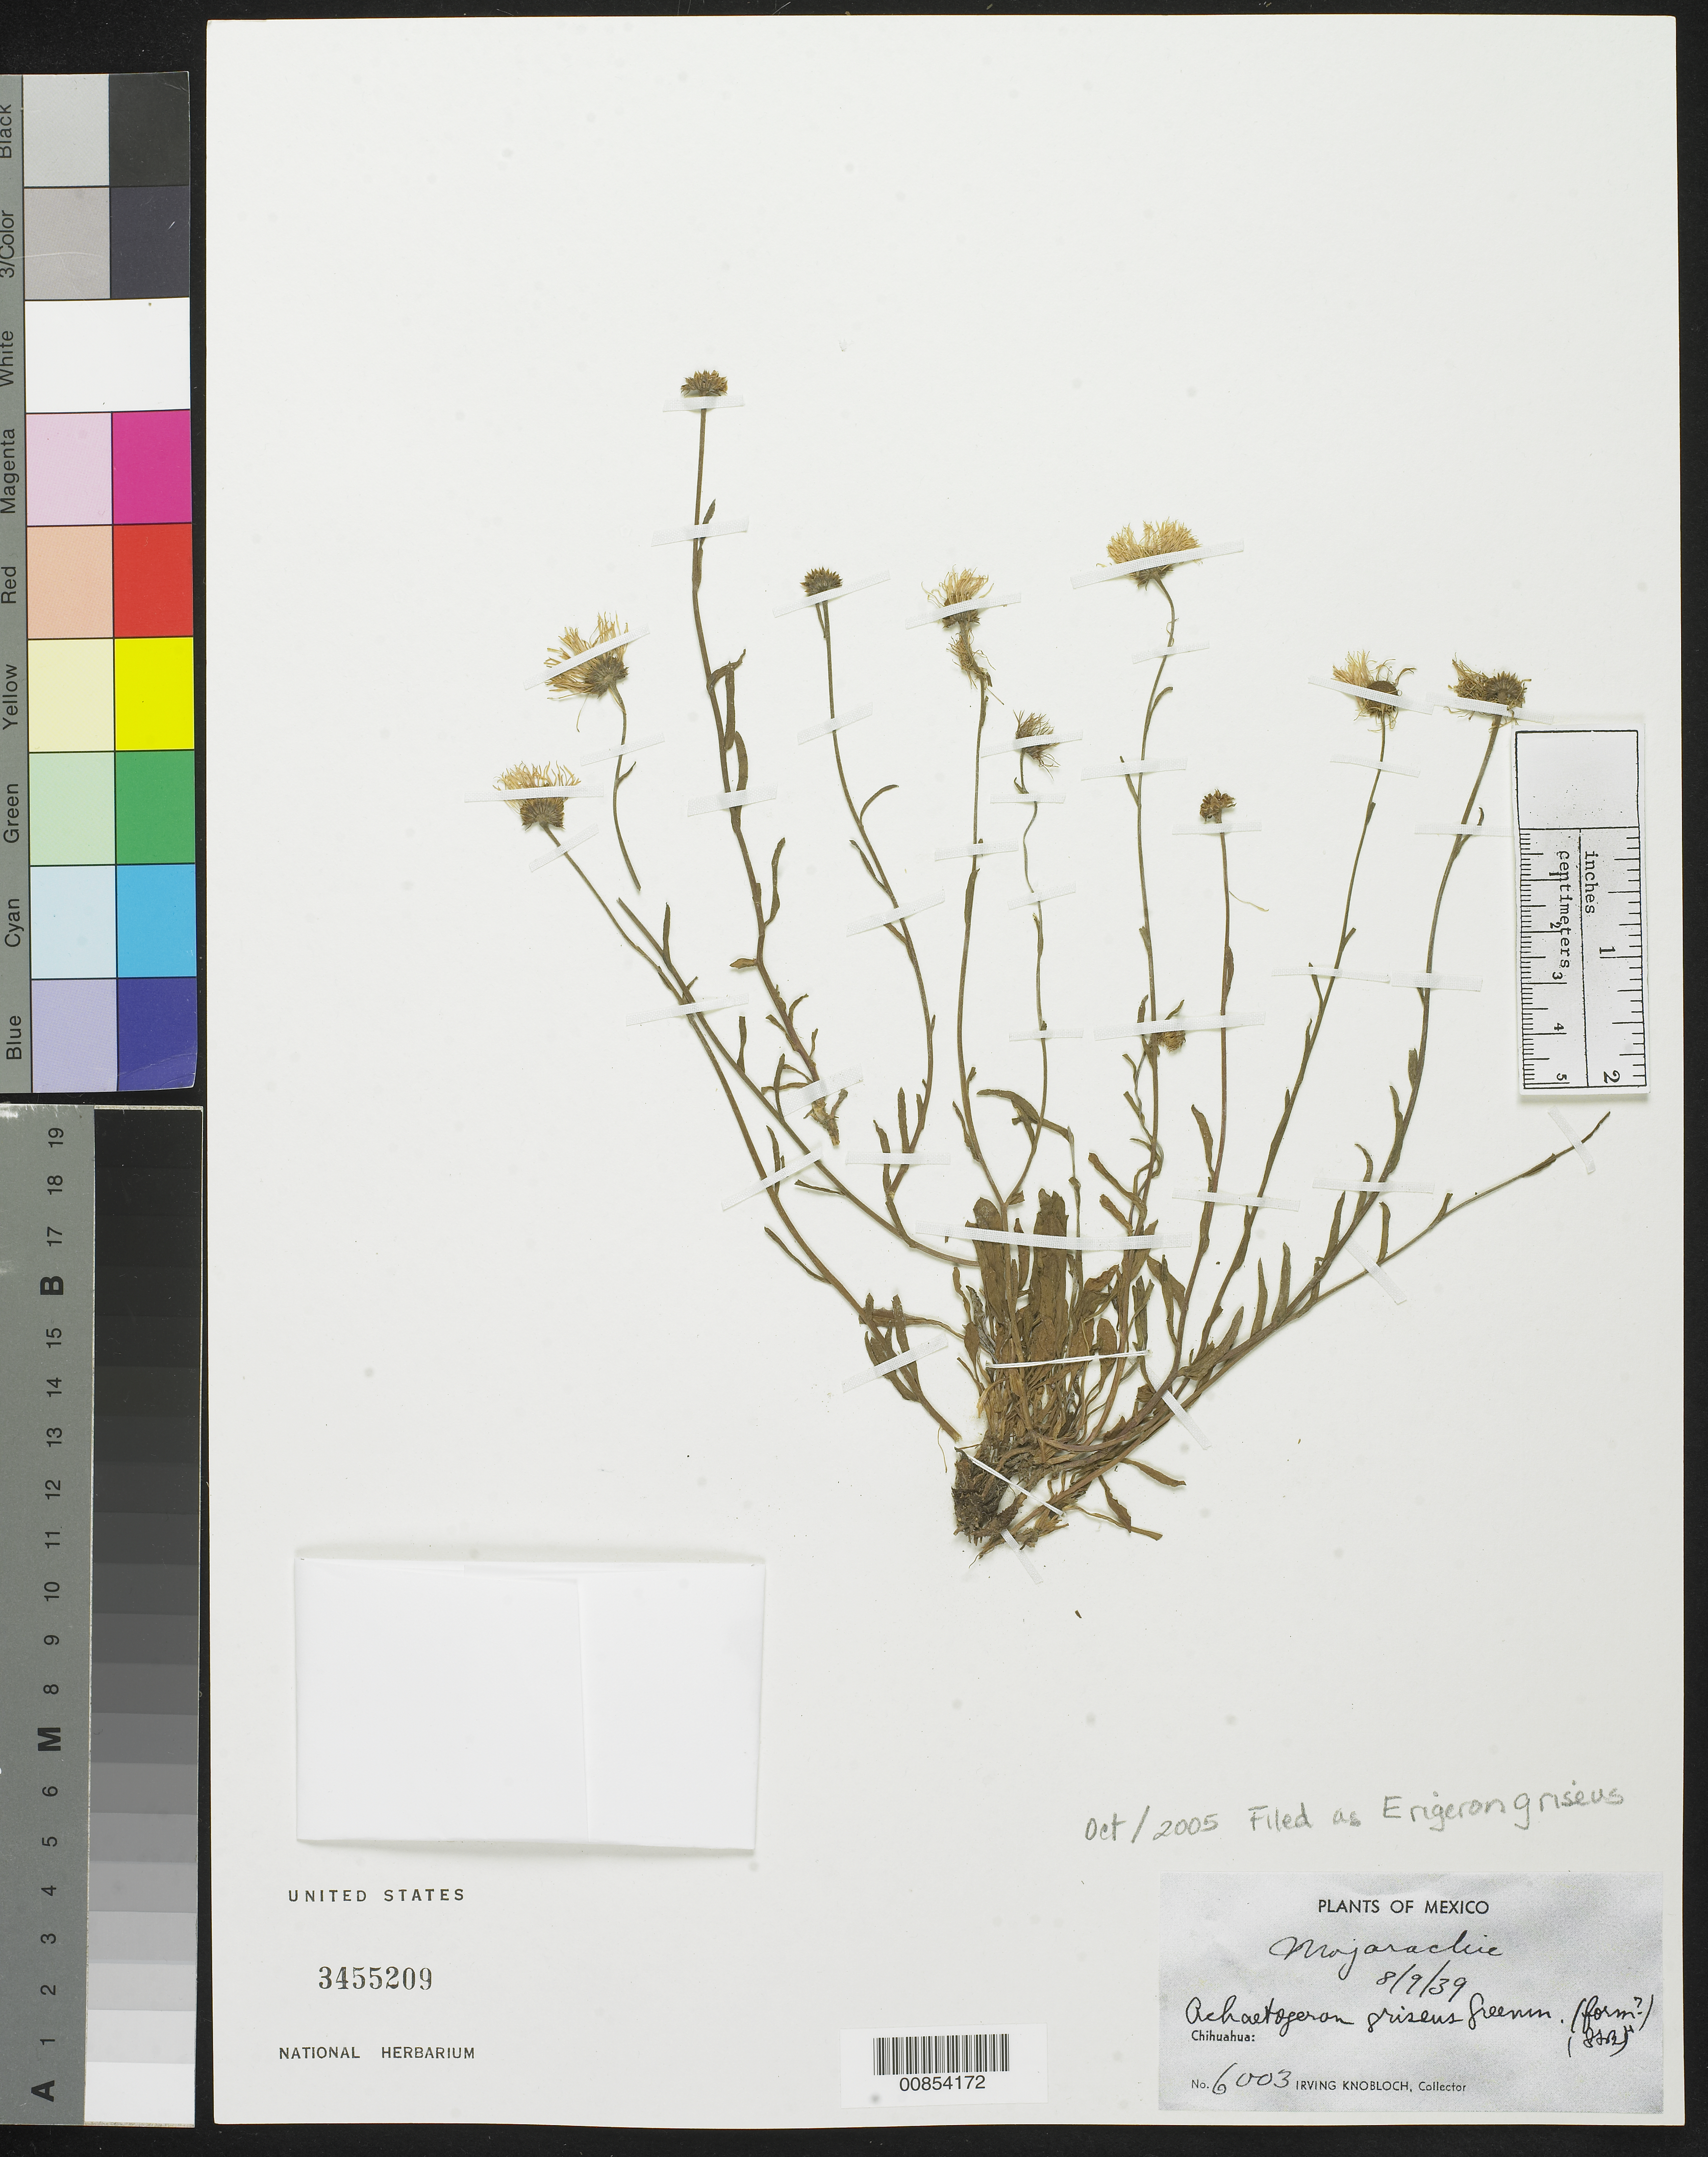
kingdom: Plantae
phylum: Tracheophyta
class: Magnoliopsida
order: Asterales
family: Asteraceae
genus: Erigeron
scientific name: Erigeron griseus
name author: (Greenm.) G.L. Nesom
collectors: I. W. Knobloch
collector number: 6003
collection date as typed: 09 Aug 1939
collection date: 1939-08-09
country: Mexico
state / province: Chihuahua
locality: Mojarachic, Chihuahua.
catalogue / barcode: US 3455209